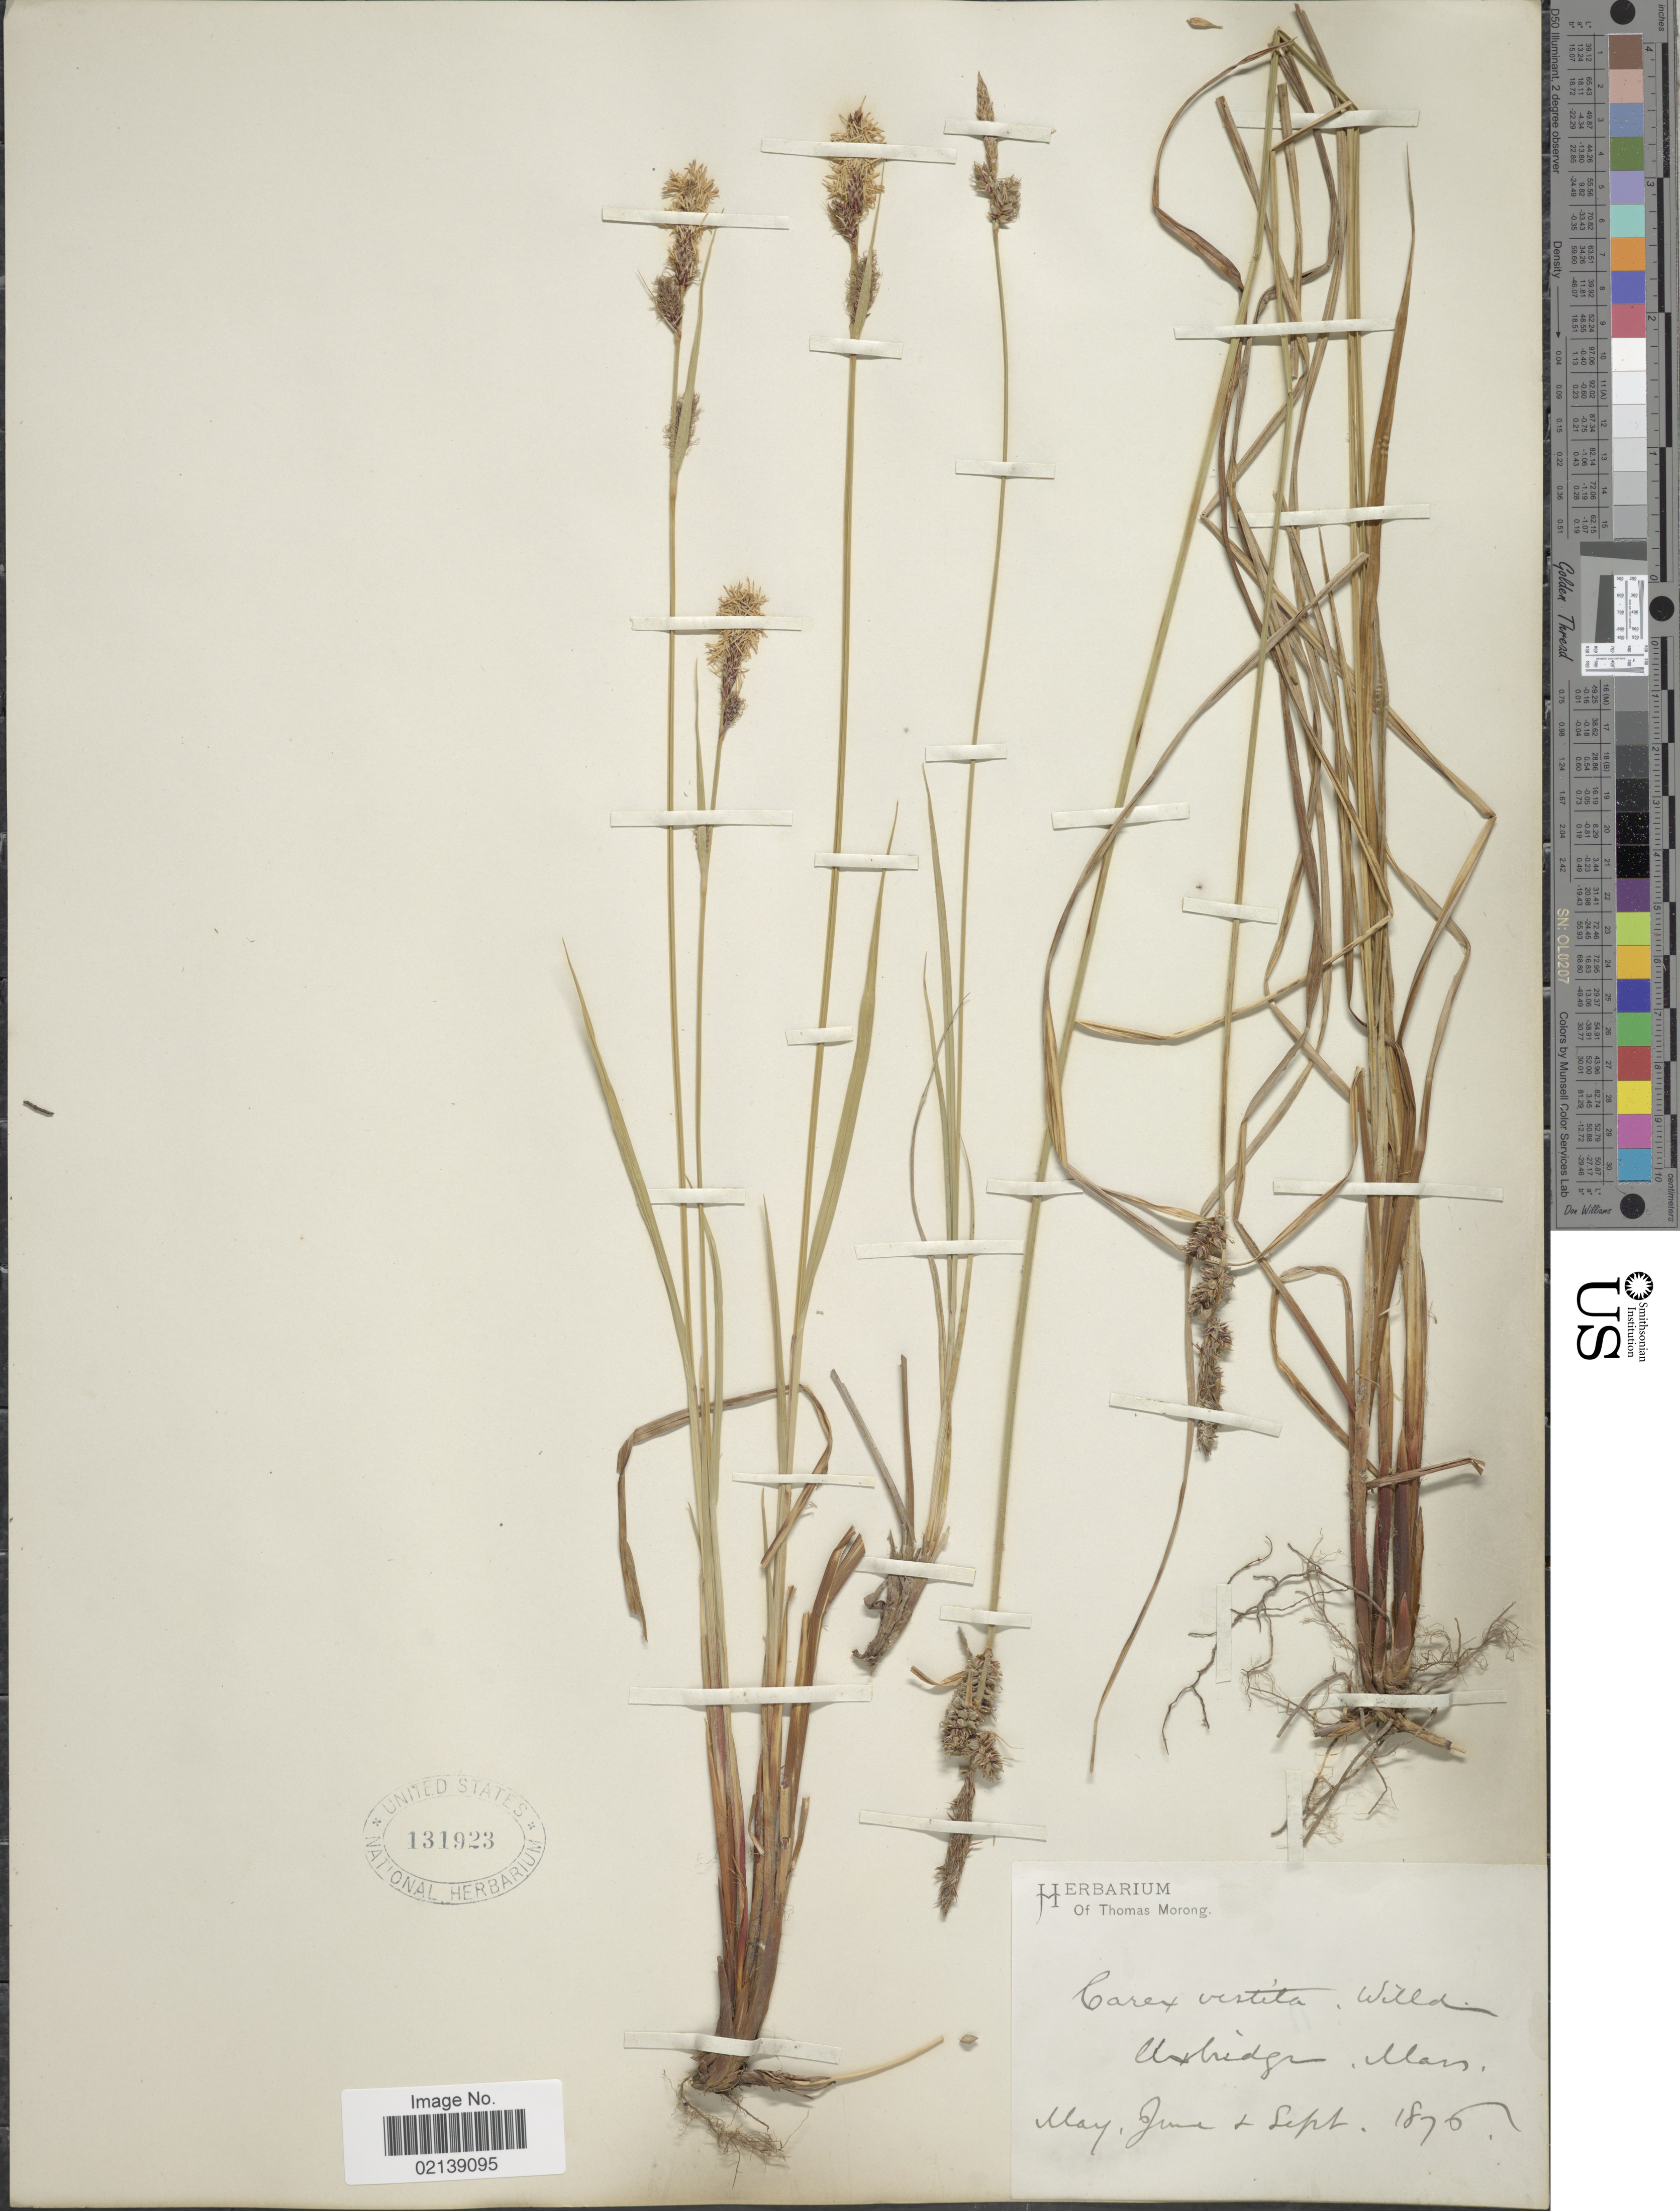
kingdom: Plantae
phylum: Tracheophyta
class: Liliopsida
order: Poales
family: Cyperaceae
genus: Carex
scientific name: Carex vestita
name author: Willd.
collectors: ex herb. T. Morong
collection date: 1876-05/1876-09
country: United States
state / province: Massachusetts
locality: Uxbridge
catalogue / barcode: US 131923